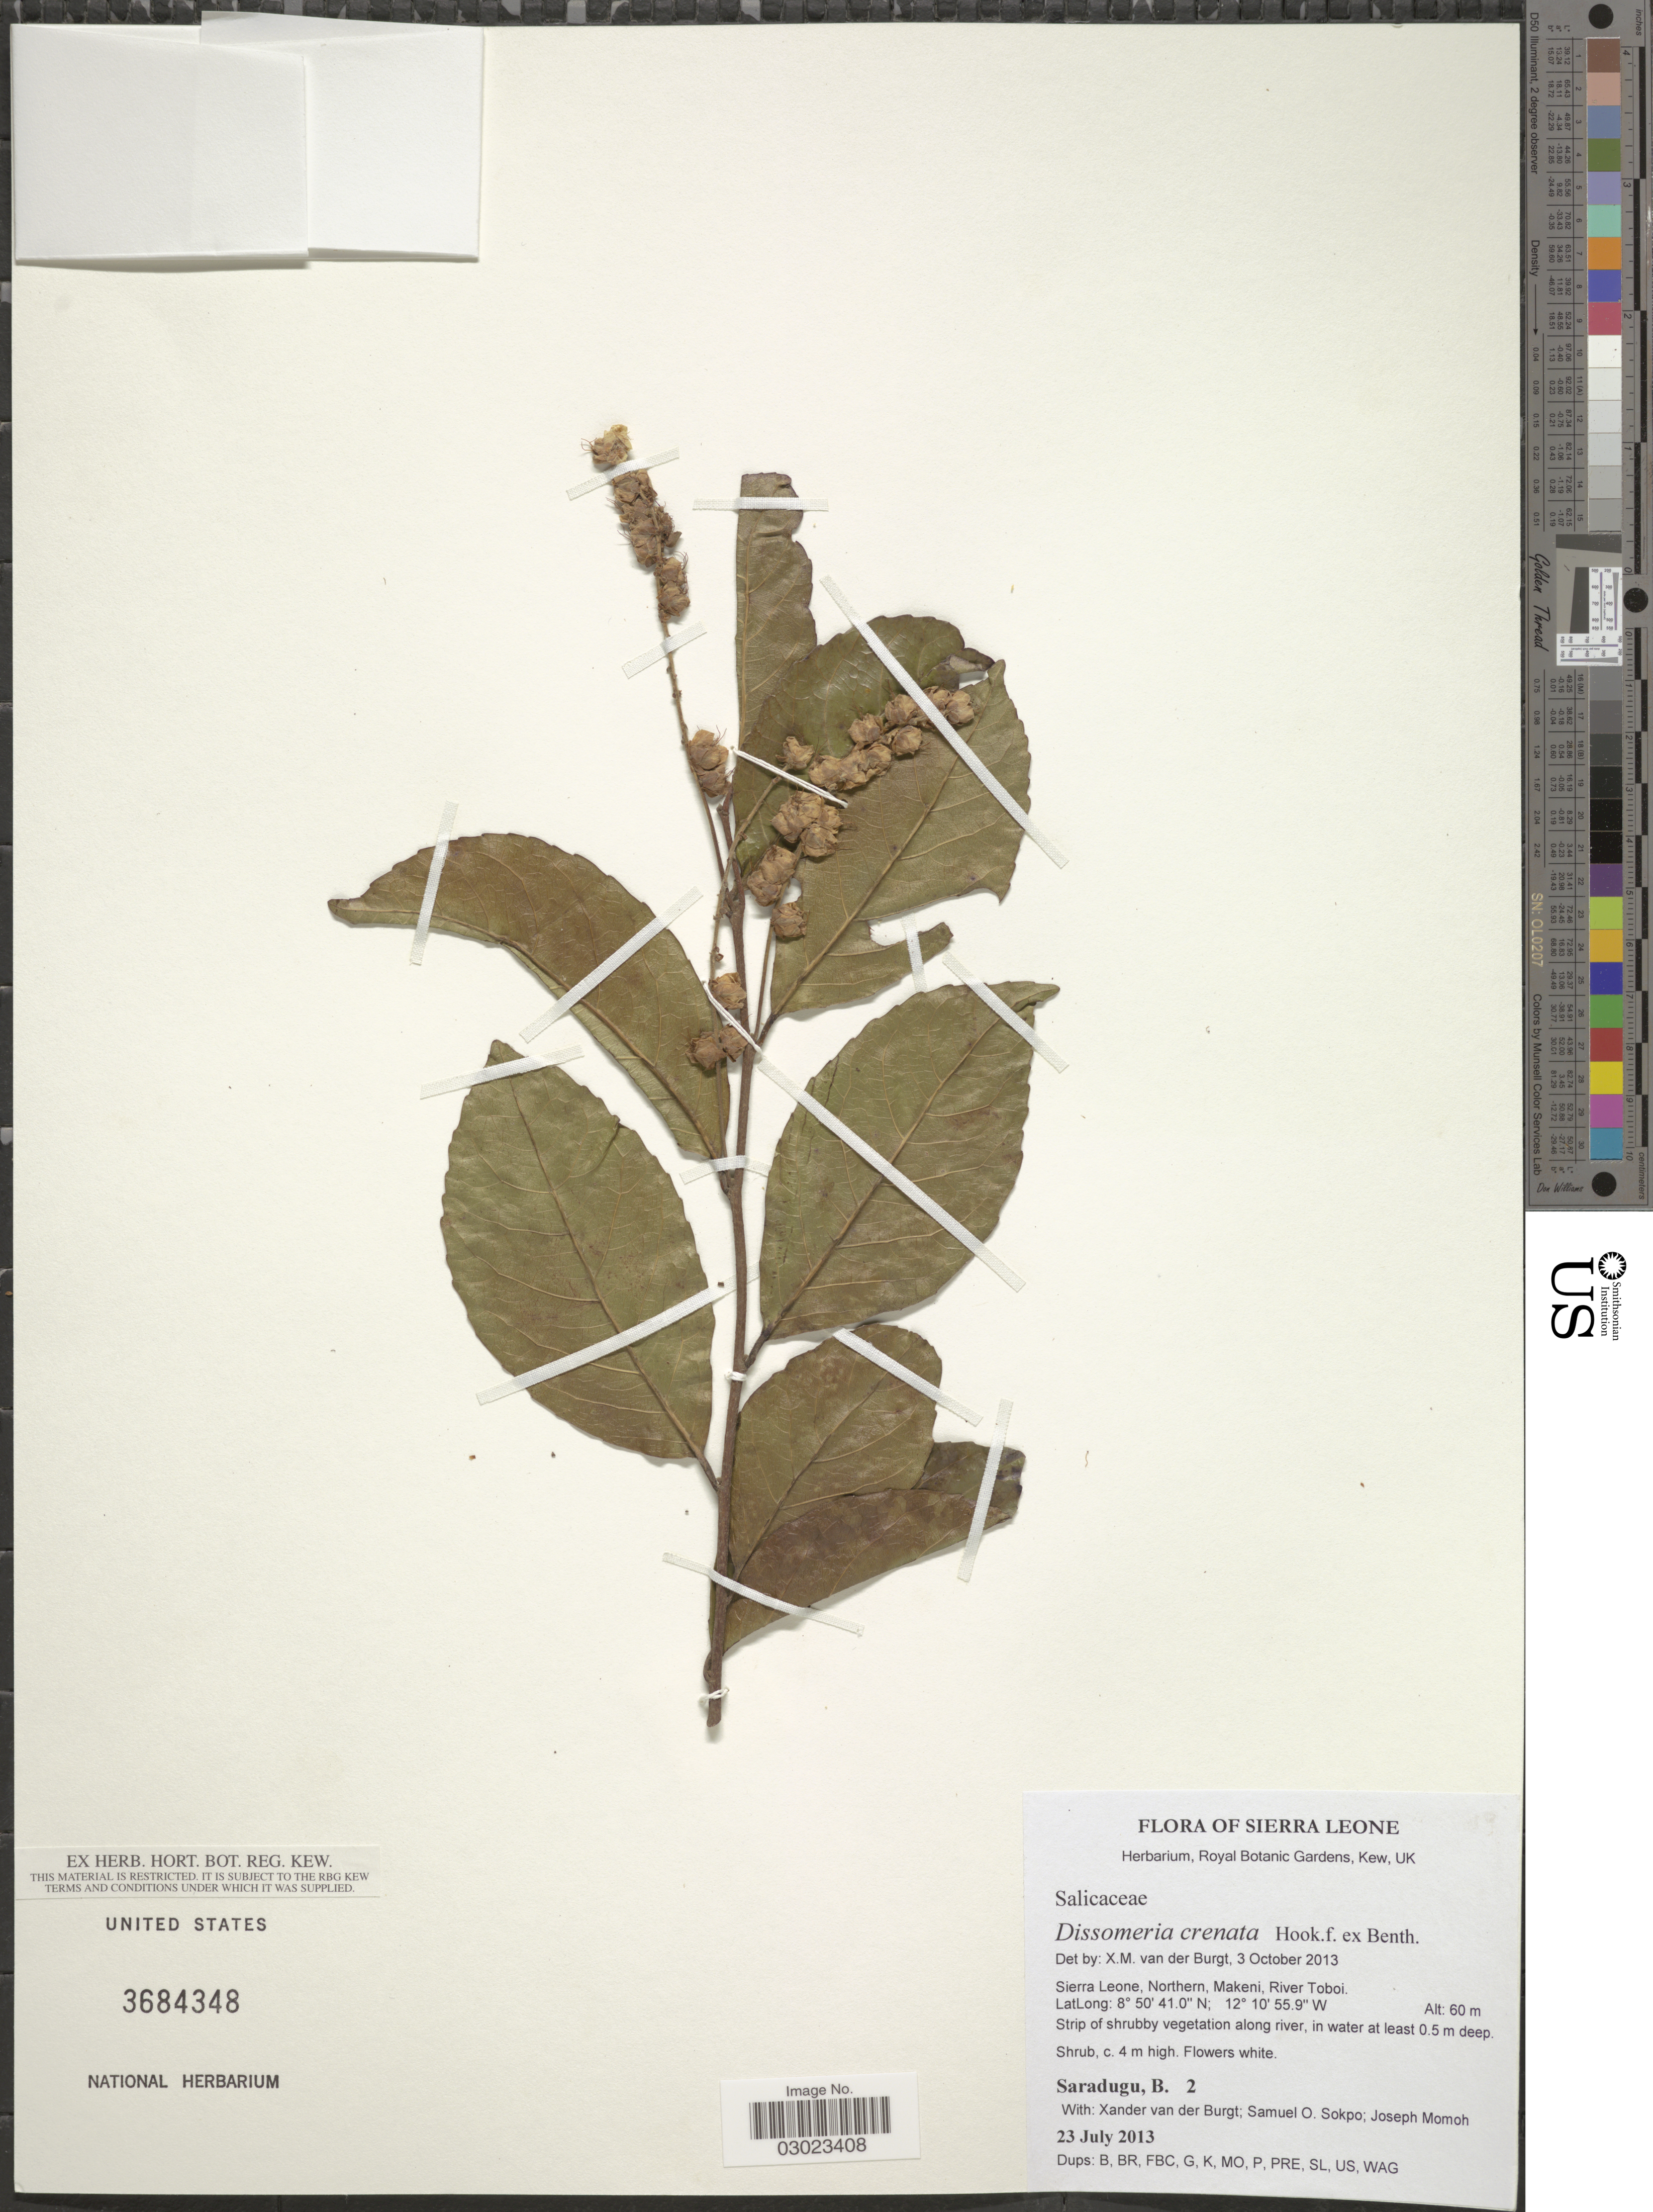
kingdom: Plantae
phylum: Tracheophyta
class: Magnoliopsida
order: Malpighiales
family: Salicaceae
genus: Dissomeria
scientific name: Dissomeria crenata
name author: Hook. f. ex Benth.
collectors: B. Saradugu, X. M. van der Burgt, S. Sokpo & J. Momoh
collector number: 2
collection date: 2013-07-23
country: Sierra Leone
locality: Sierra Leone, Northern, River Toboi.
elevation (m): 60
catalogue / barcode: US 3684348